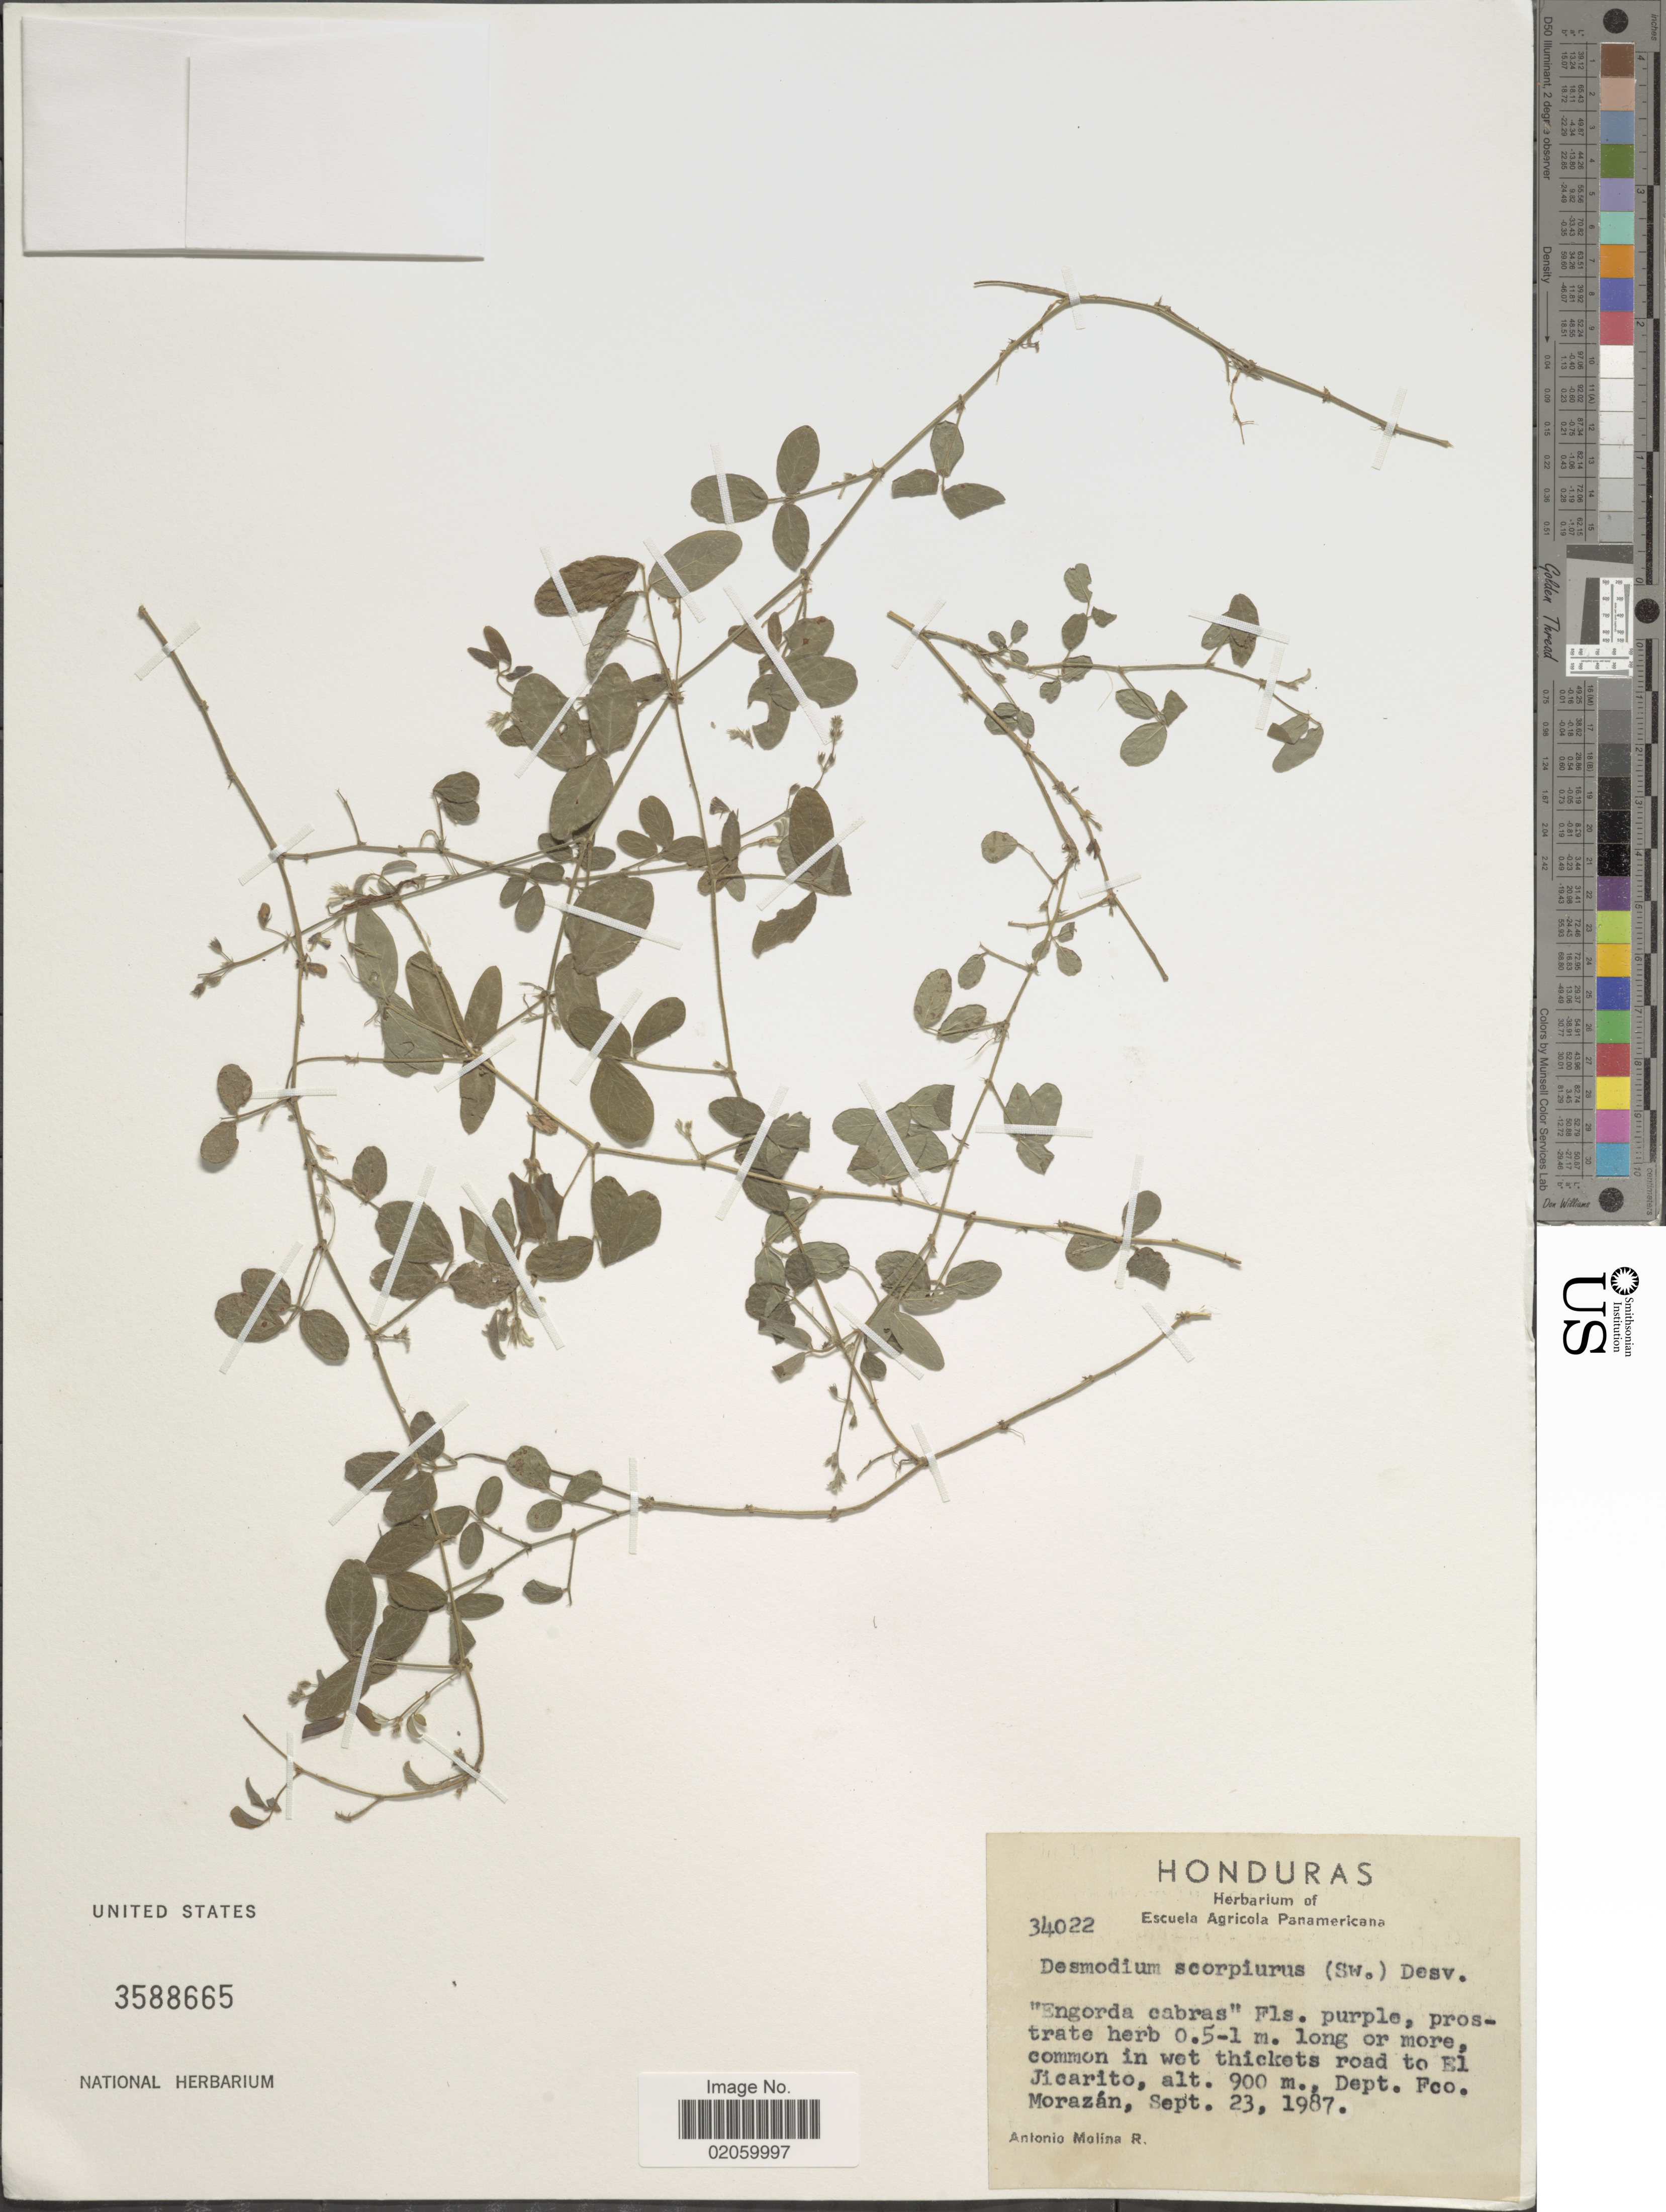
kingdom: Plantae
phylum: Tracheophyta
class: Magnoliopsida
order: Fabales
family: Fabaceae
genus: Desmodium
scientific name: Desmodium scorpiurus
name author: (Sw.) Desv. ex DC.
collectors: A. Molina R.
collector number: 34022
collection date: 1987-09-23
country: Honduras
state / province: Fco. Morazán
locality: Road to El Jicarito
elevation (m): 900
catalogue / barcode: US 3588665